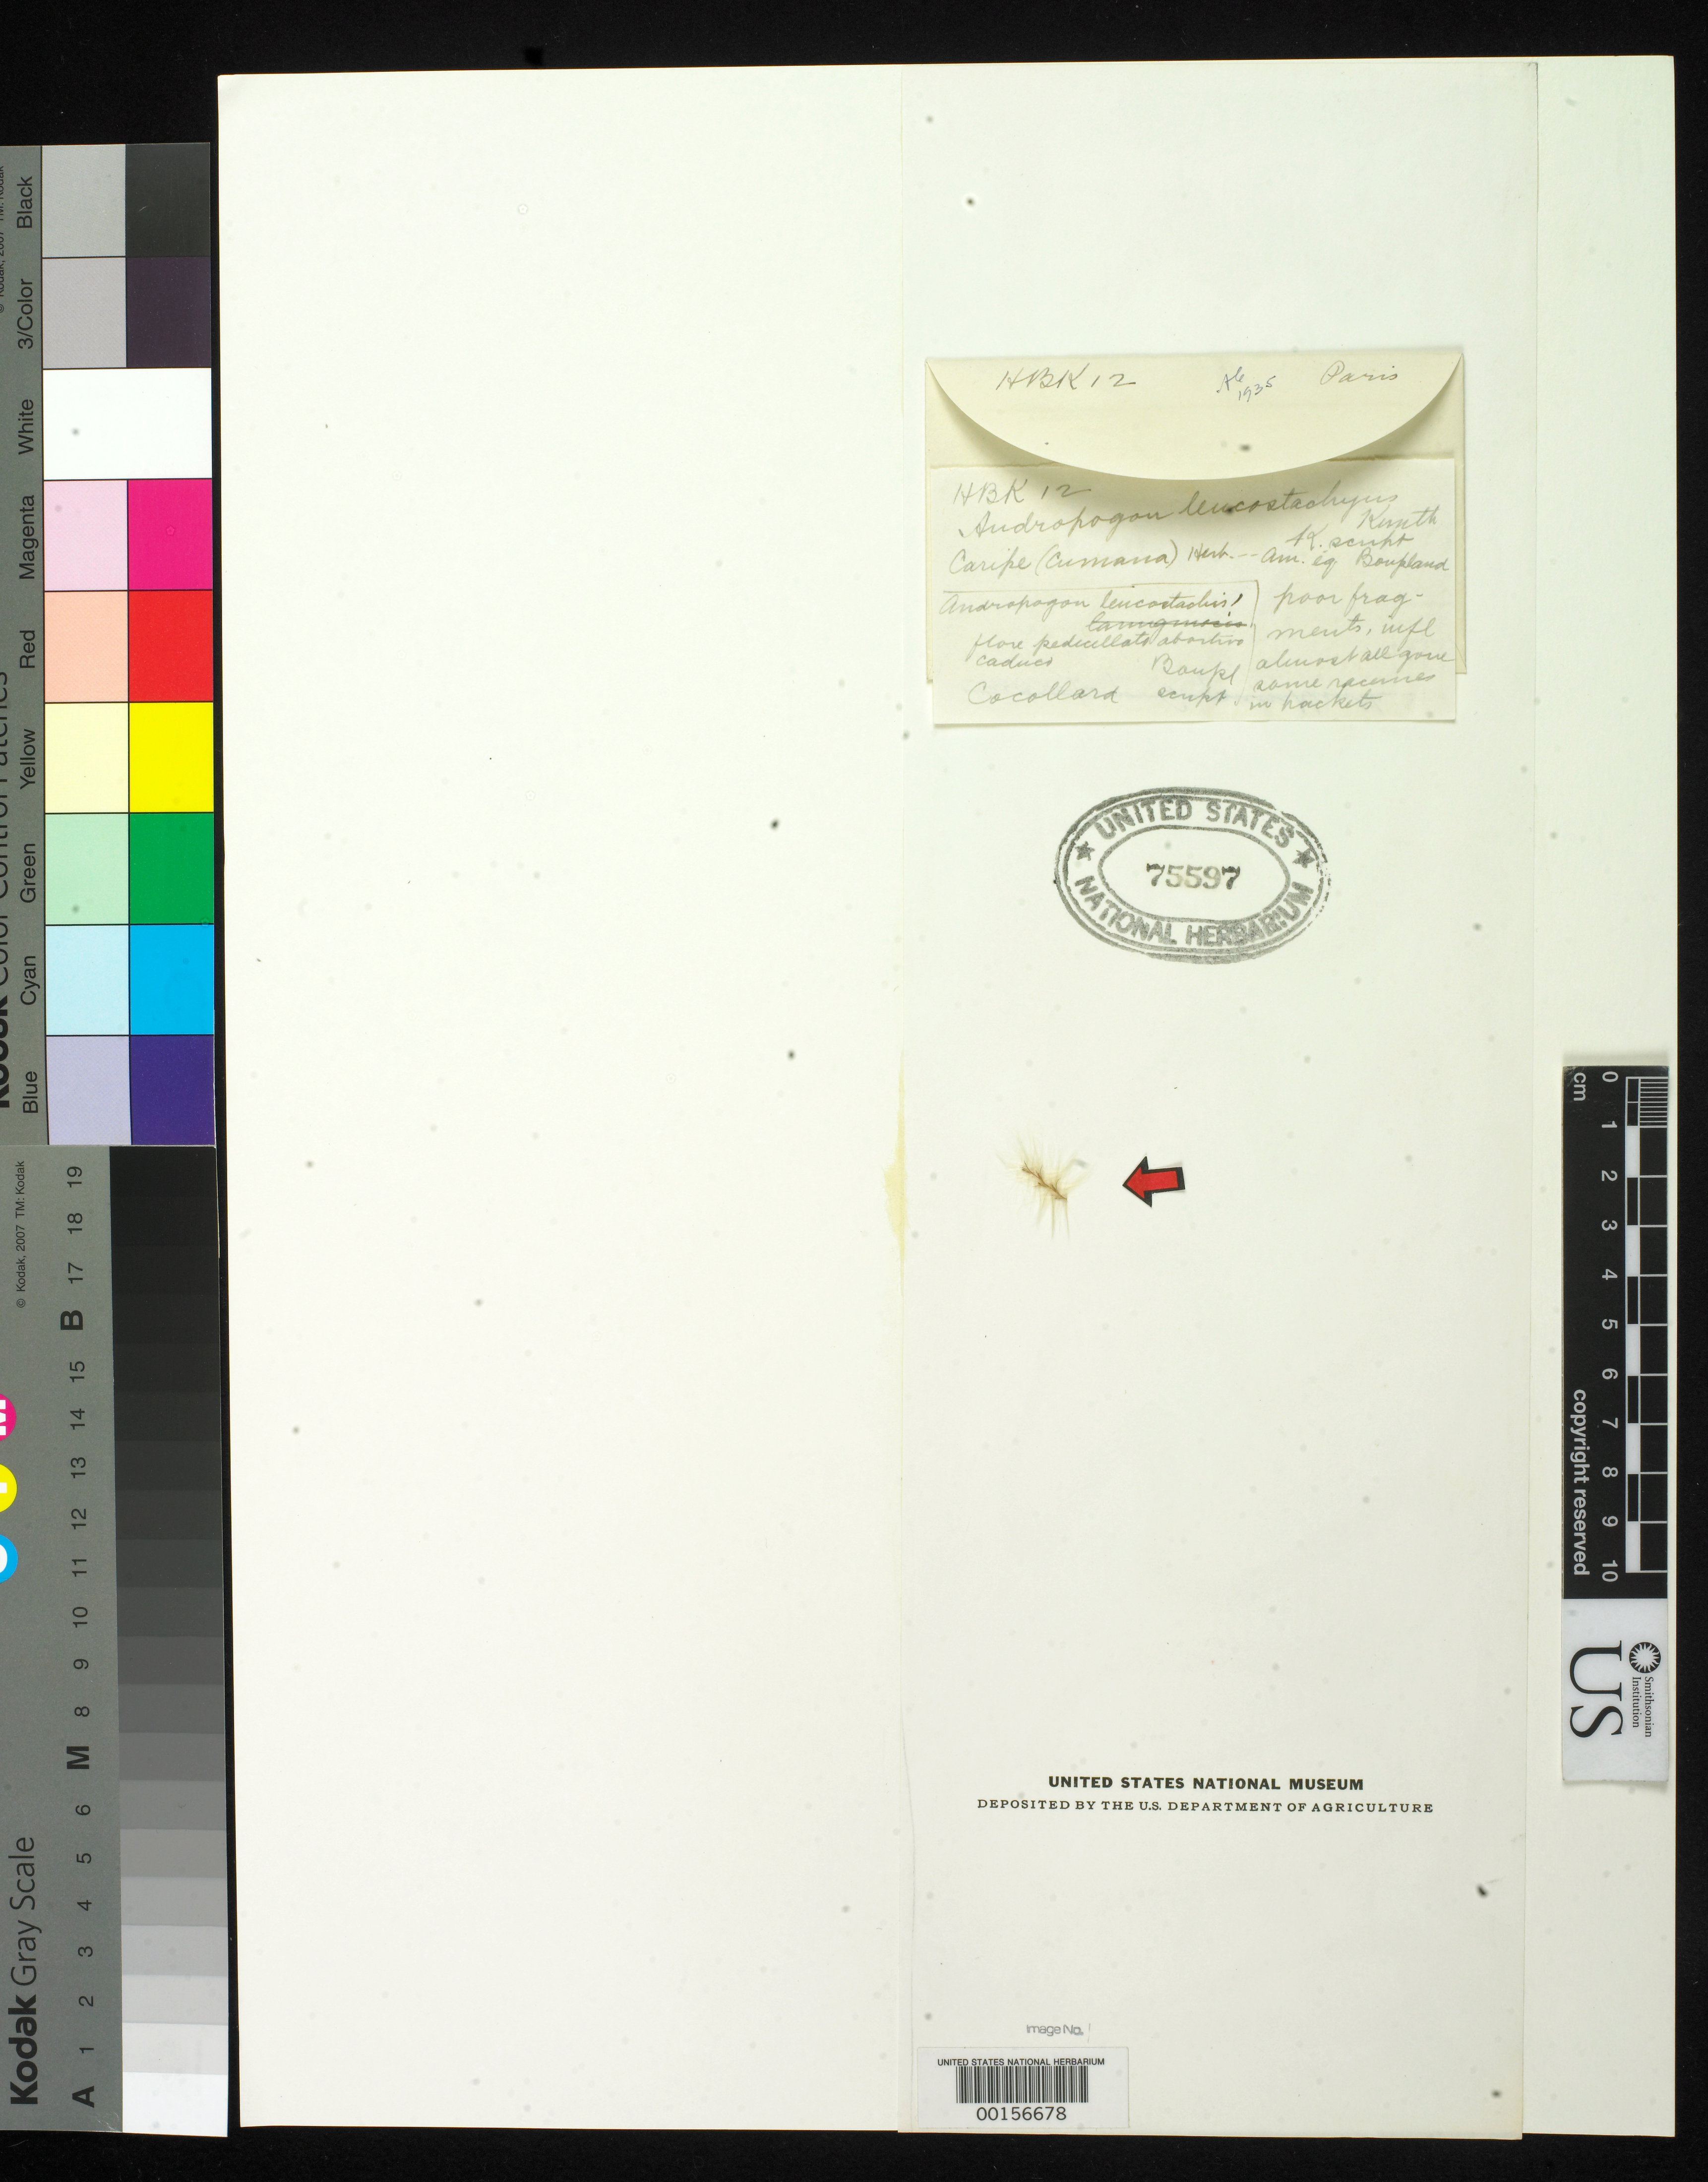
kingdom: Plantae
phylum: Tracheophyta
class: Liliopsida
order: Poales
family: Poaceae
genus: Andropogon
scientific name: Andropogon leucostachyus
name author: Kunth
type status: Type Fragment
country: Venezuela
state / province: Sucre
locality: Cumana, Caripe.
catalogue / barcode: US 75597